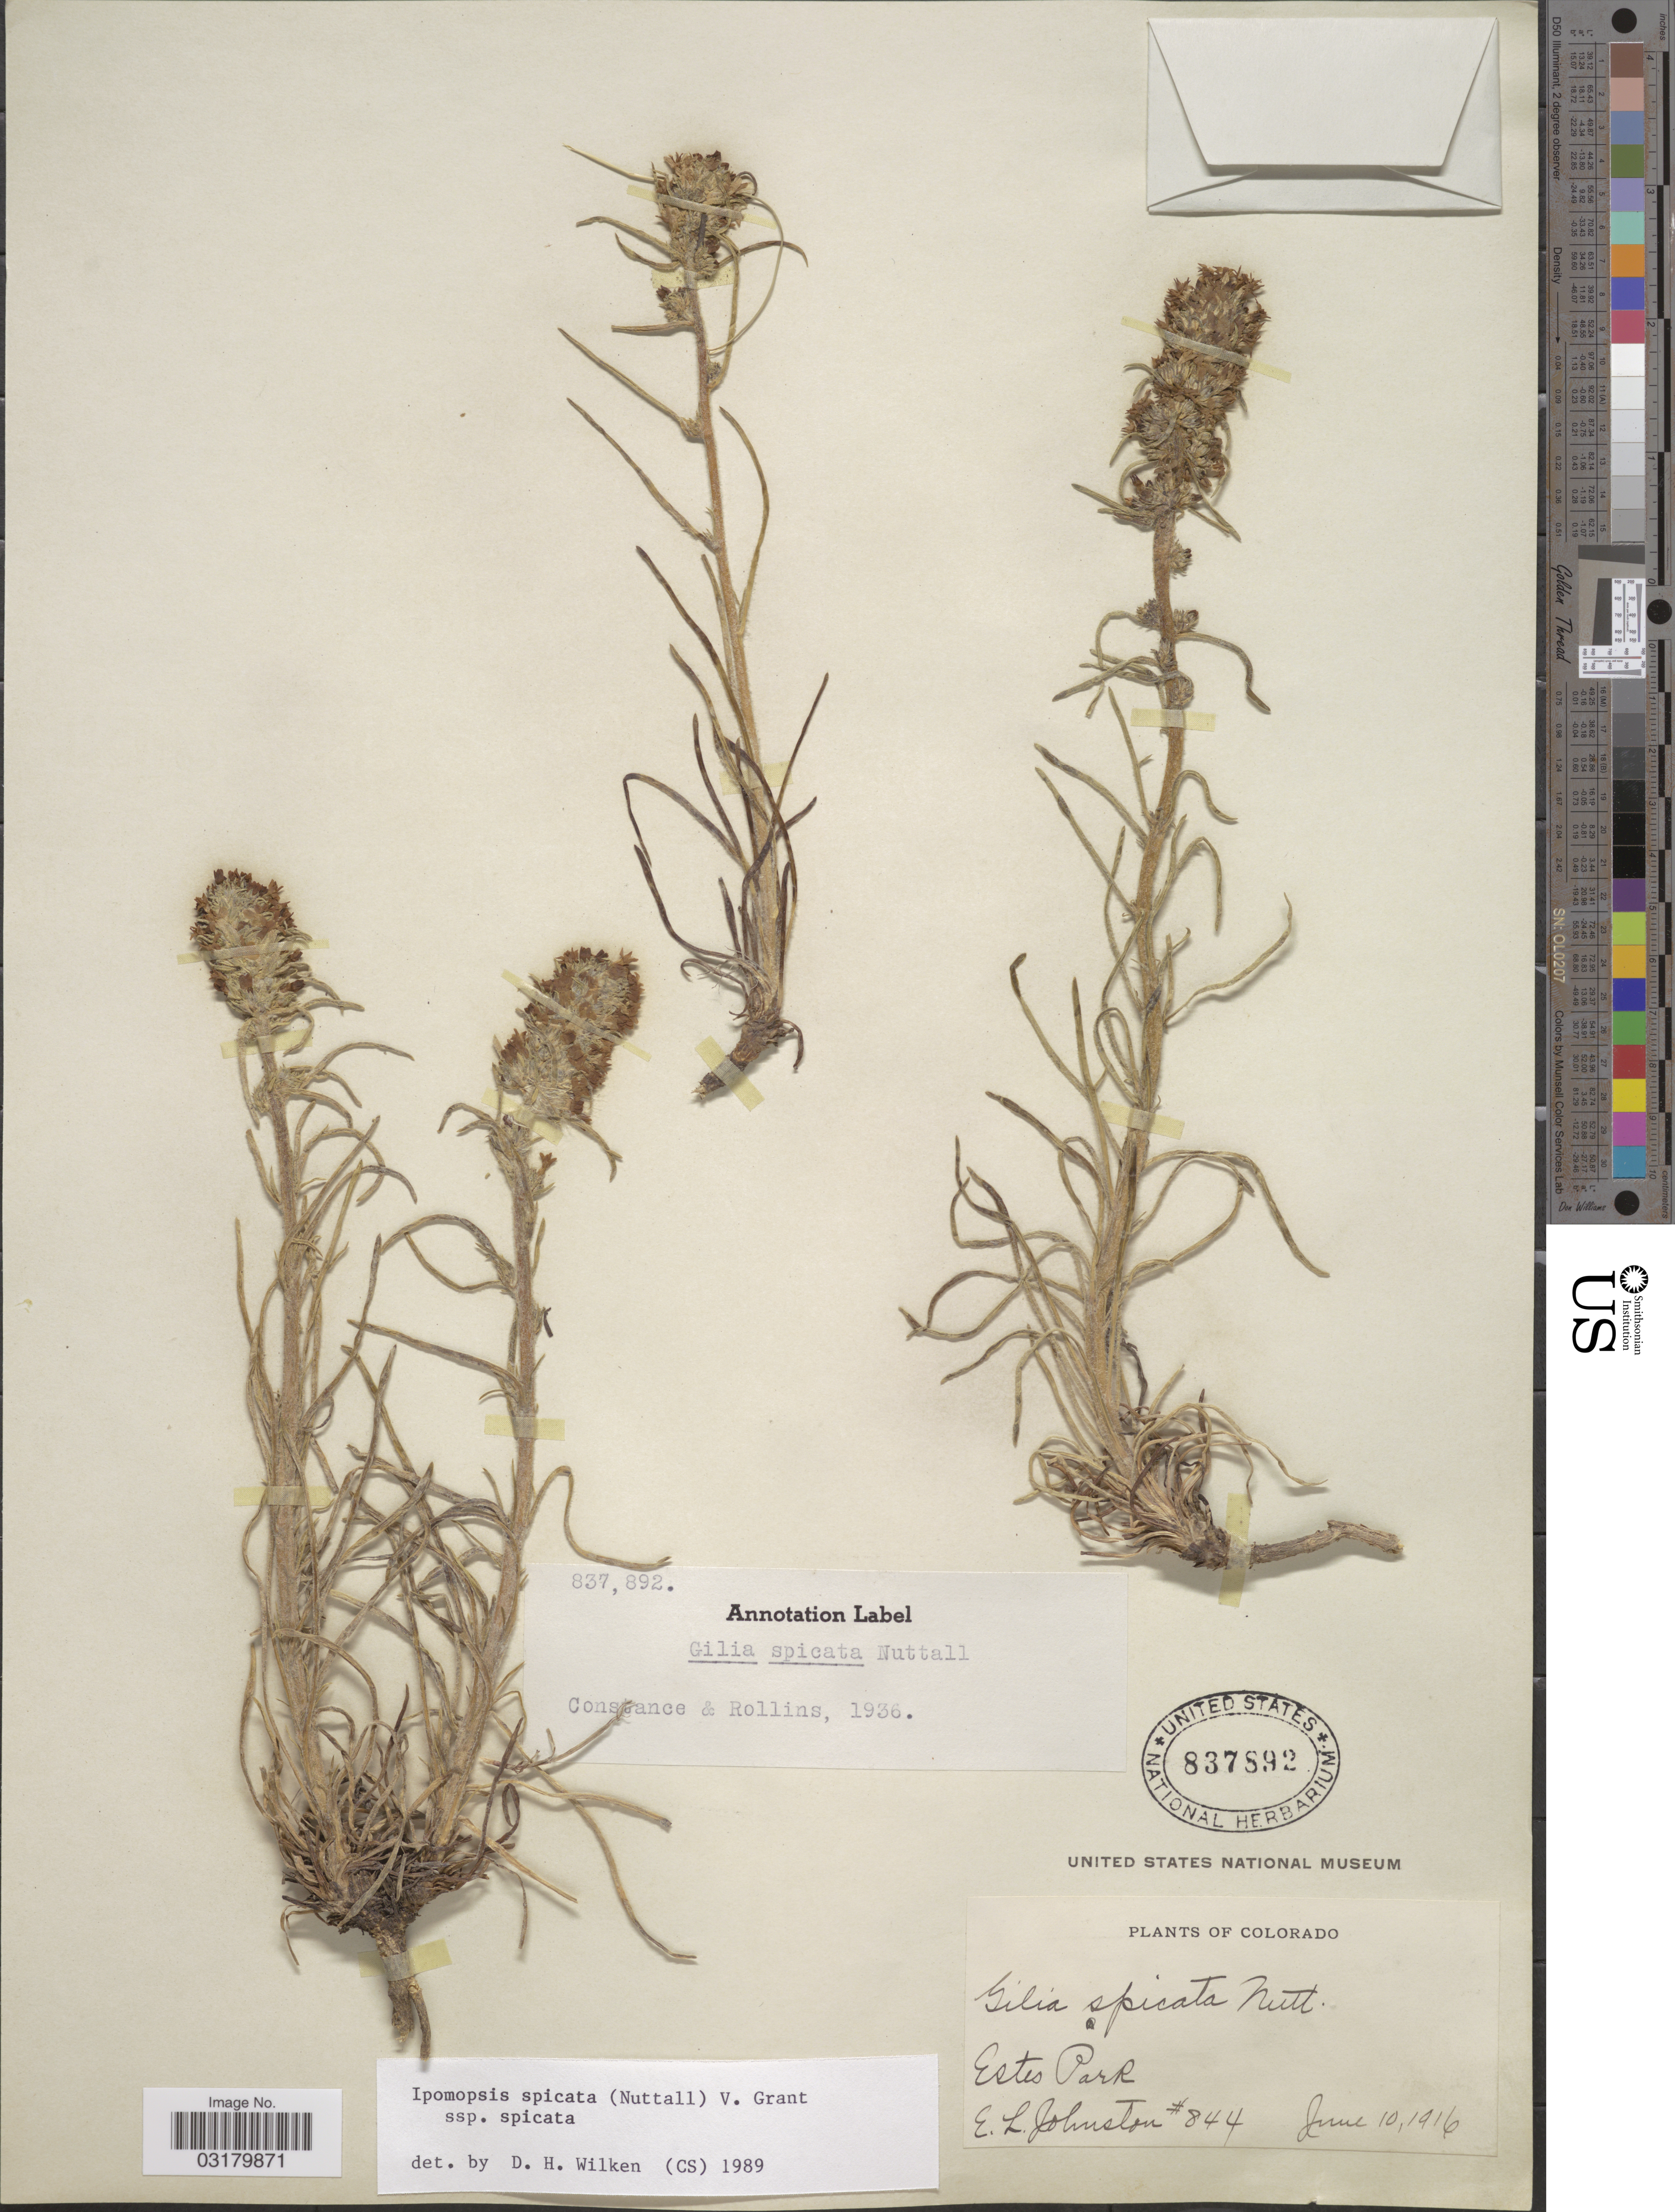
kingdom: Plantae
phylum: Tracheophyta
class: Magnoliopsida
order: Ericales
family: Polemoniaceae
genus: Ipomopsis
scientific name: Ipomopsis spicata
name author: (Nutt.) V.E. Grant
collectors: E. L. Johnston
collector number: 844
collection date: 1916-06-10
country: United States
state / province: Colorado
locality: Estes Park.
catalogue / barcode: US 837892